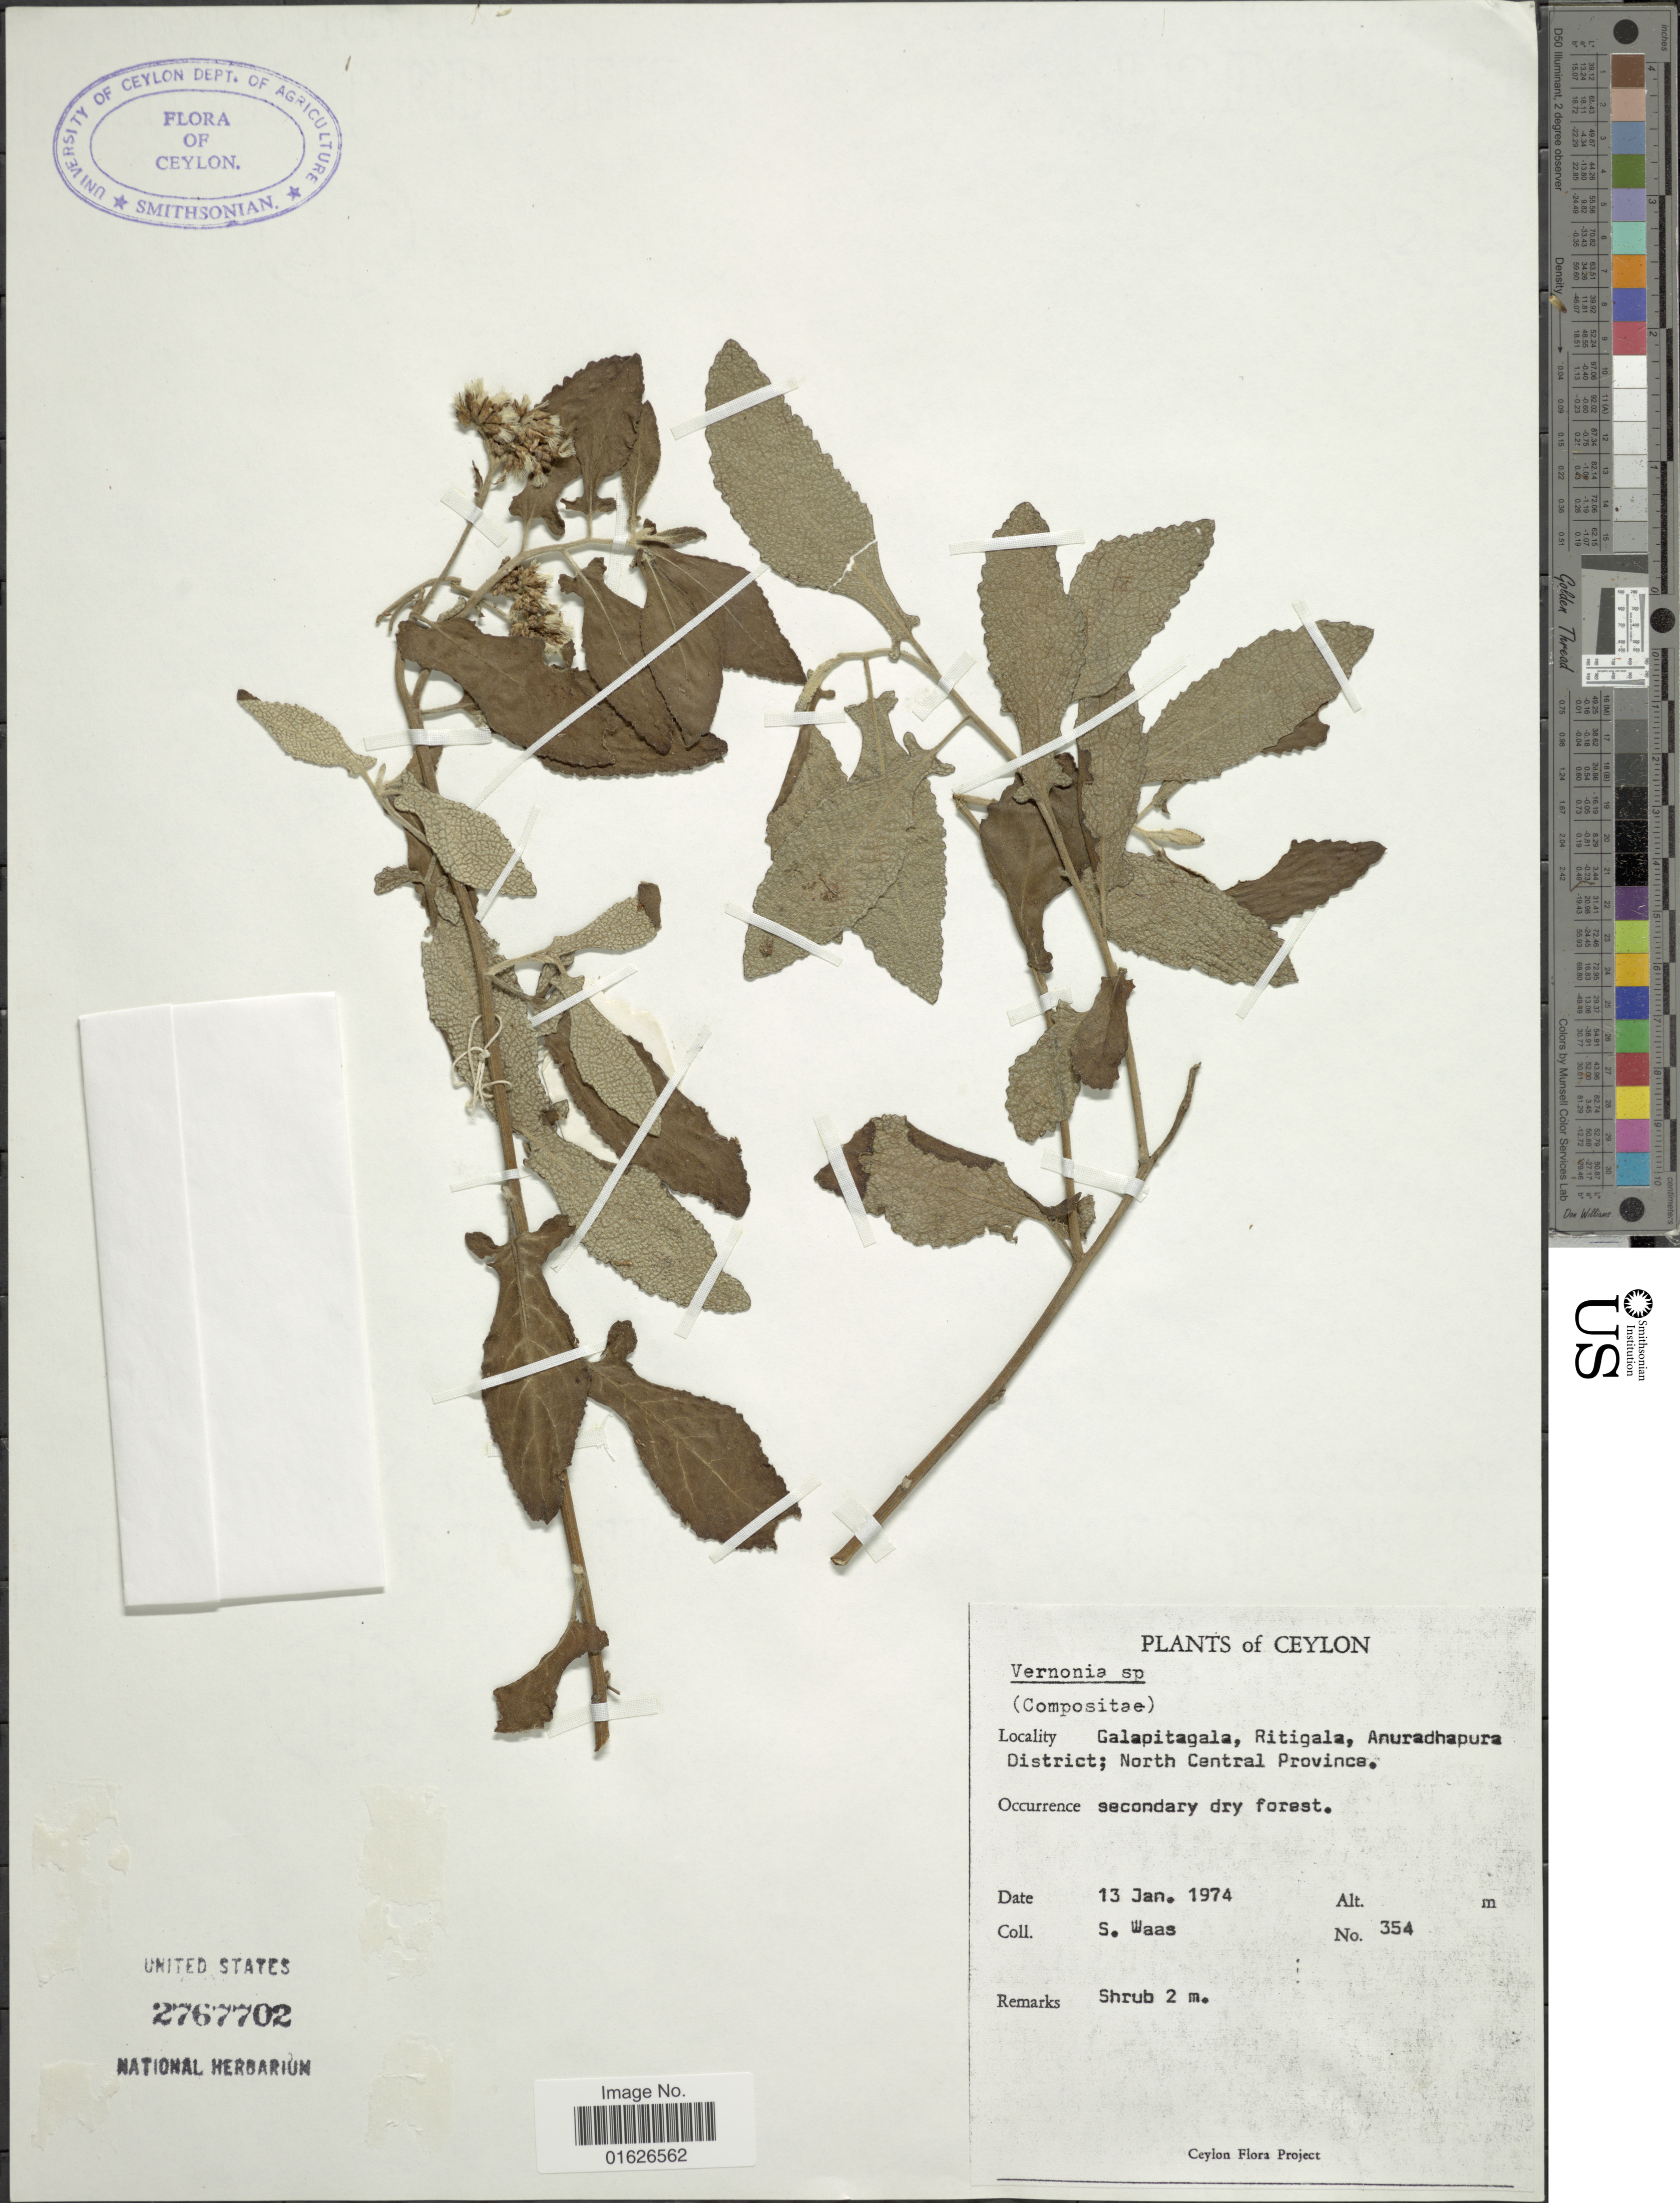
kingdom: Plantae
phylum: Tracheophyta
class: Magnoliopsida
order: Asterales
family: Asteraceae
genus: Jeffreycia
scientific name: Jeffreycia zeylanica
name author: (L.) H. Rob.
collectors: S. Waas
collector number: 354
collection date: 1974-01-13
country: Sri Lanka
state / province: North Central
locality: Ceylon, Galapitagala, Ritigala, Anuradhapura District,; north Central Province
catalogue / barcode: US 2767702